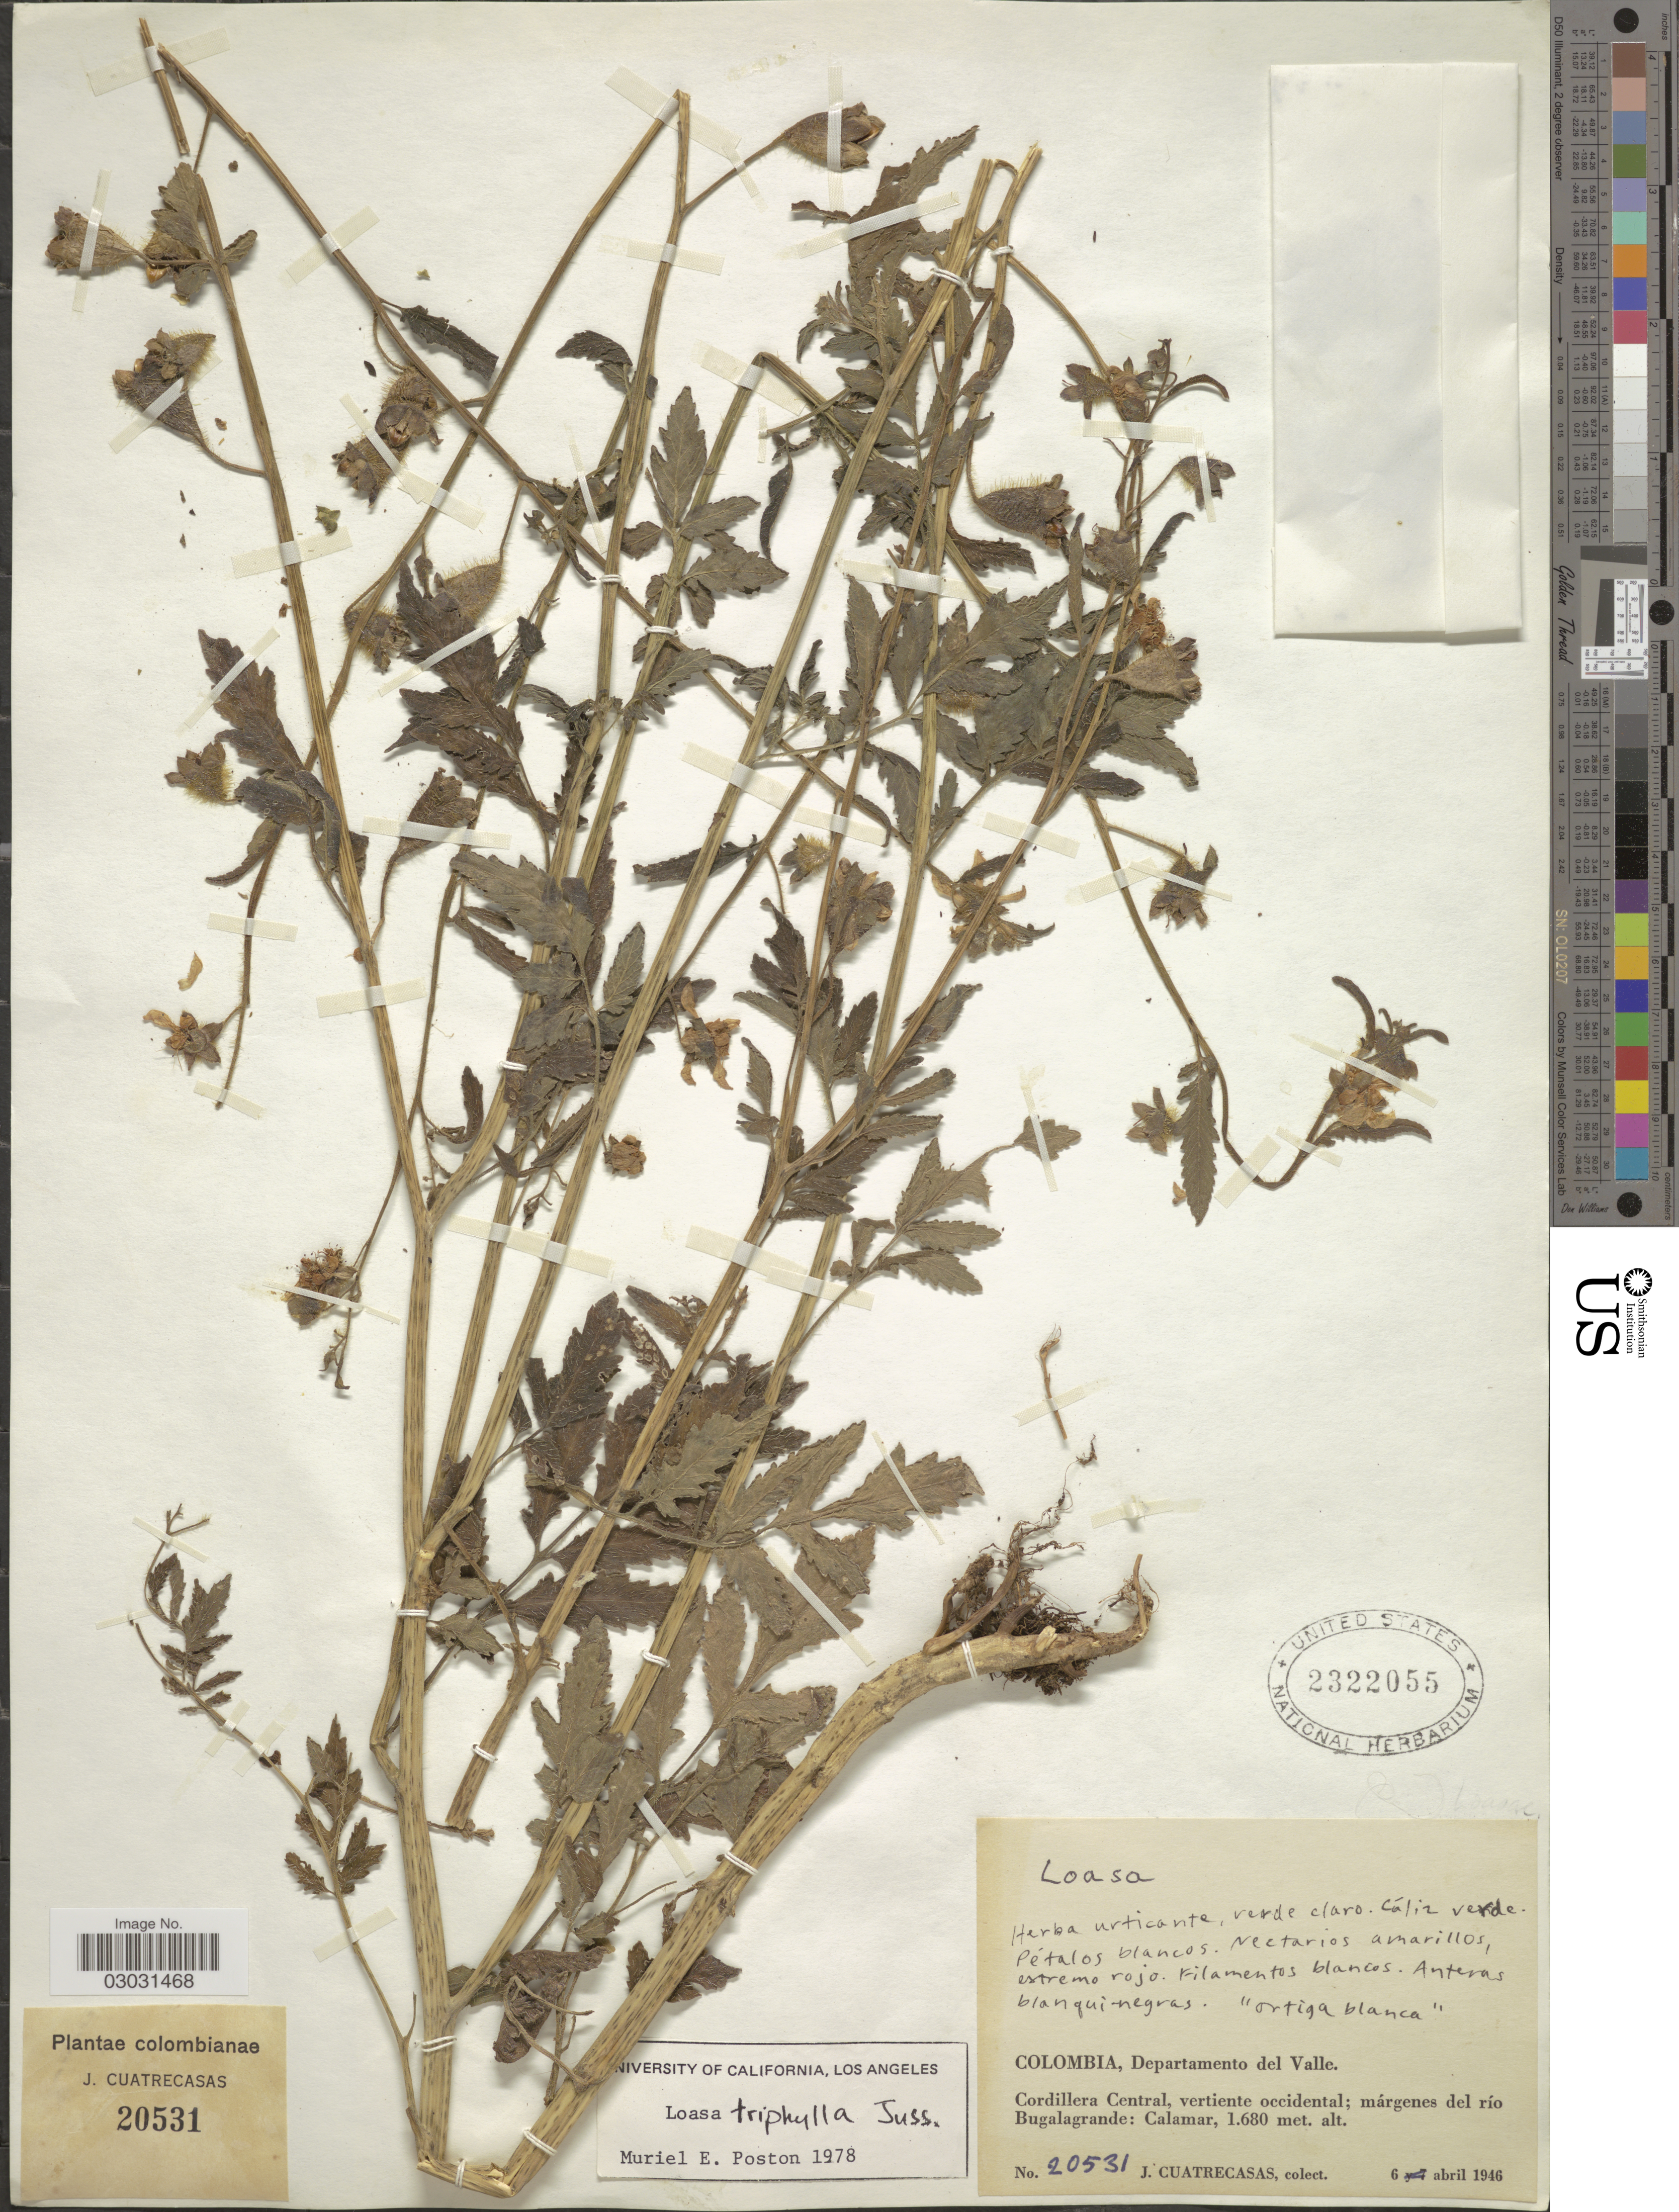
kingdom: Plantae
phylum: Tracheophyta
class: Magnoliopsida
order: Cornales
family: Loasaceae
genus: Nasa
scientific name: Nasa triphylla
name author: (Juss.) Wiegand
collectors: J. Cuatrecasas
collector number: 20531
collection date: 1946-04-06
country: Colombia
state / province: Valle del Cauca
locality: Departamento del Valle. Cordillera Central, vertiente occidental; márgenes del río Bugalagrande: Calamar.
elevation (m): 1680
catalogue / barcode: US 2322055